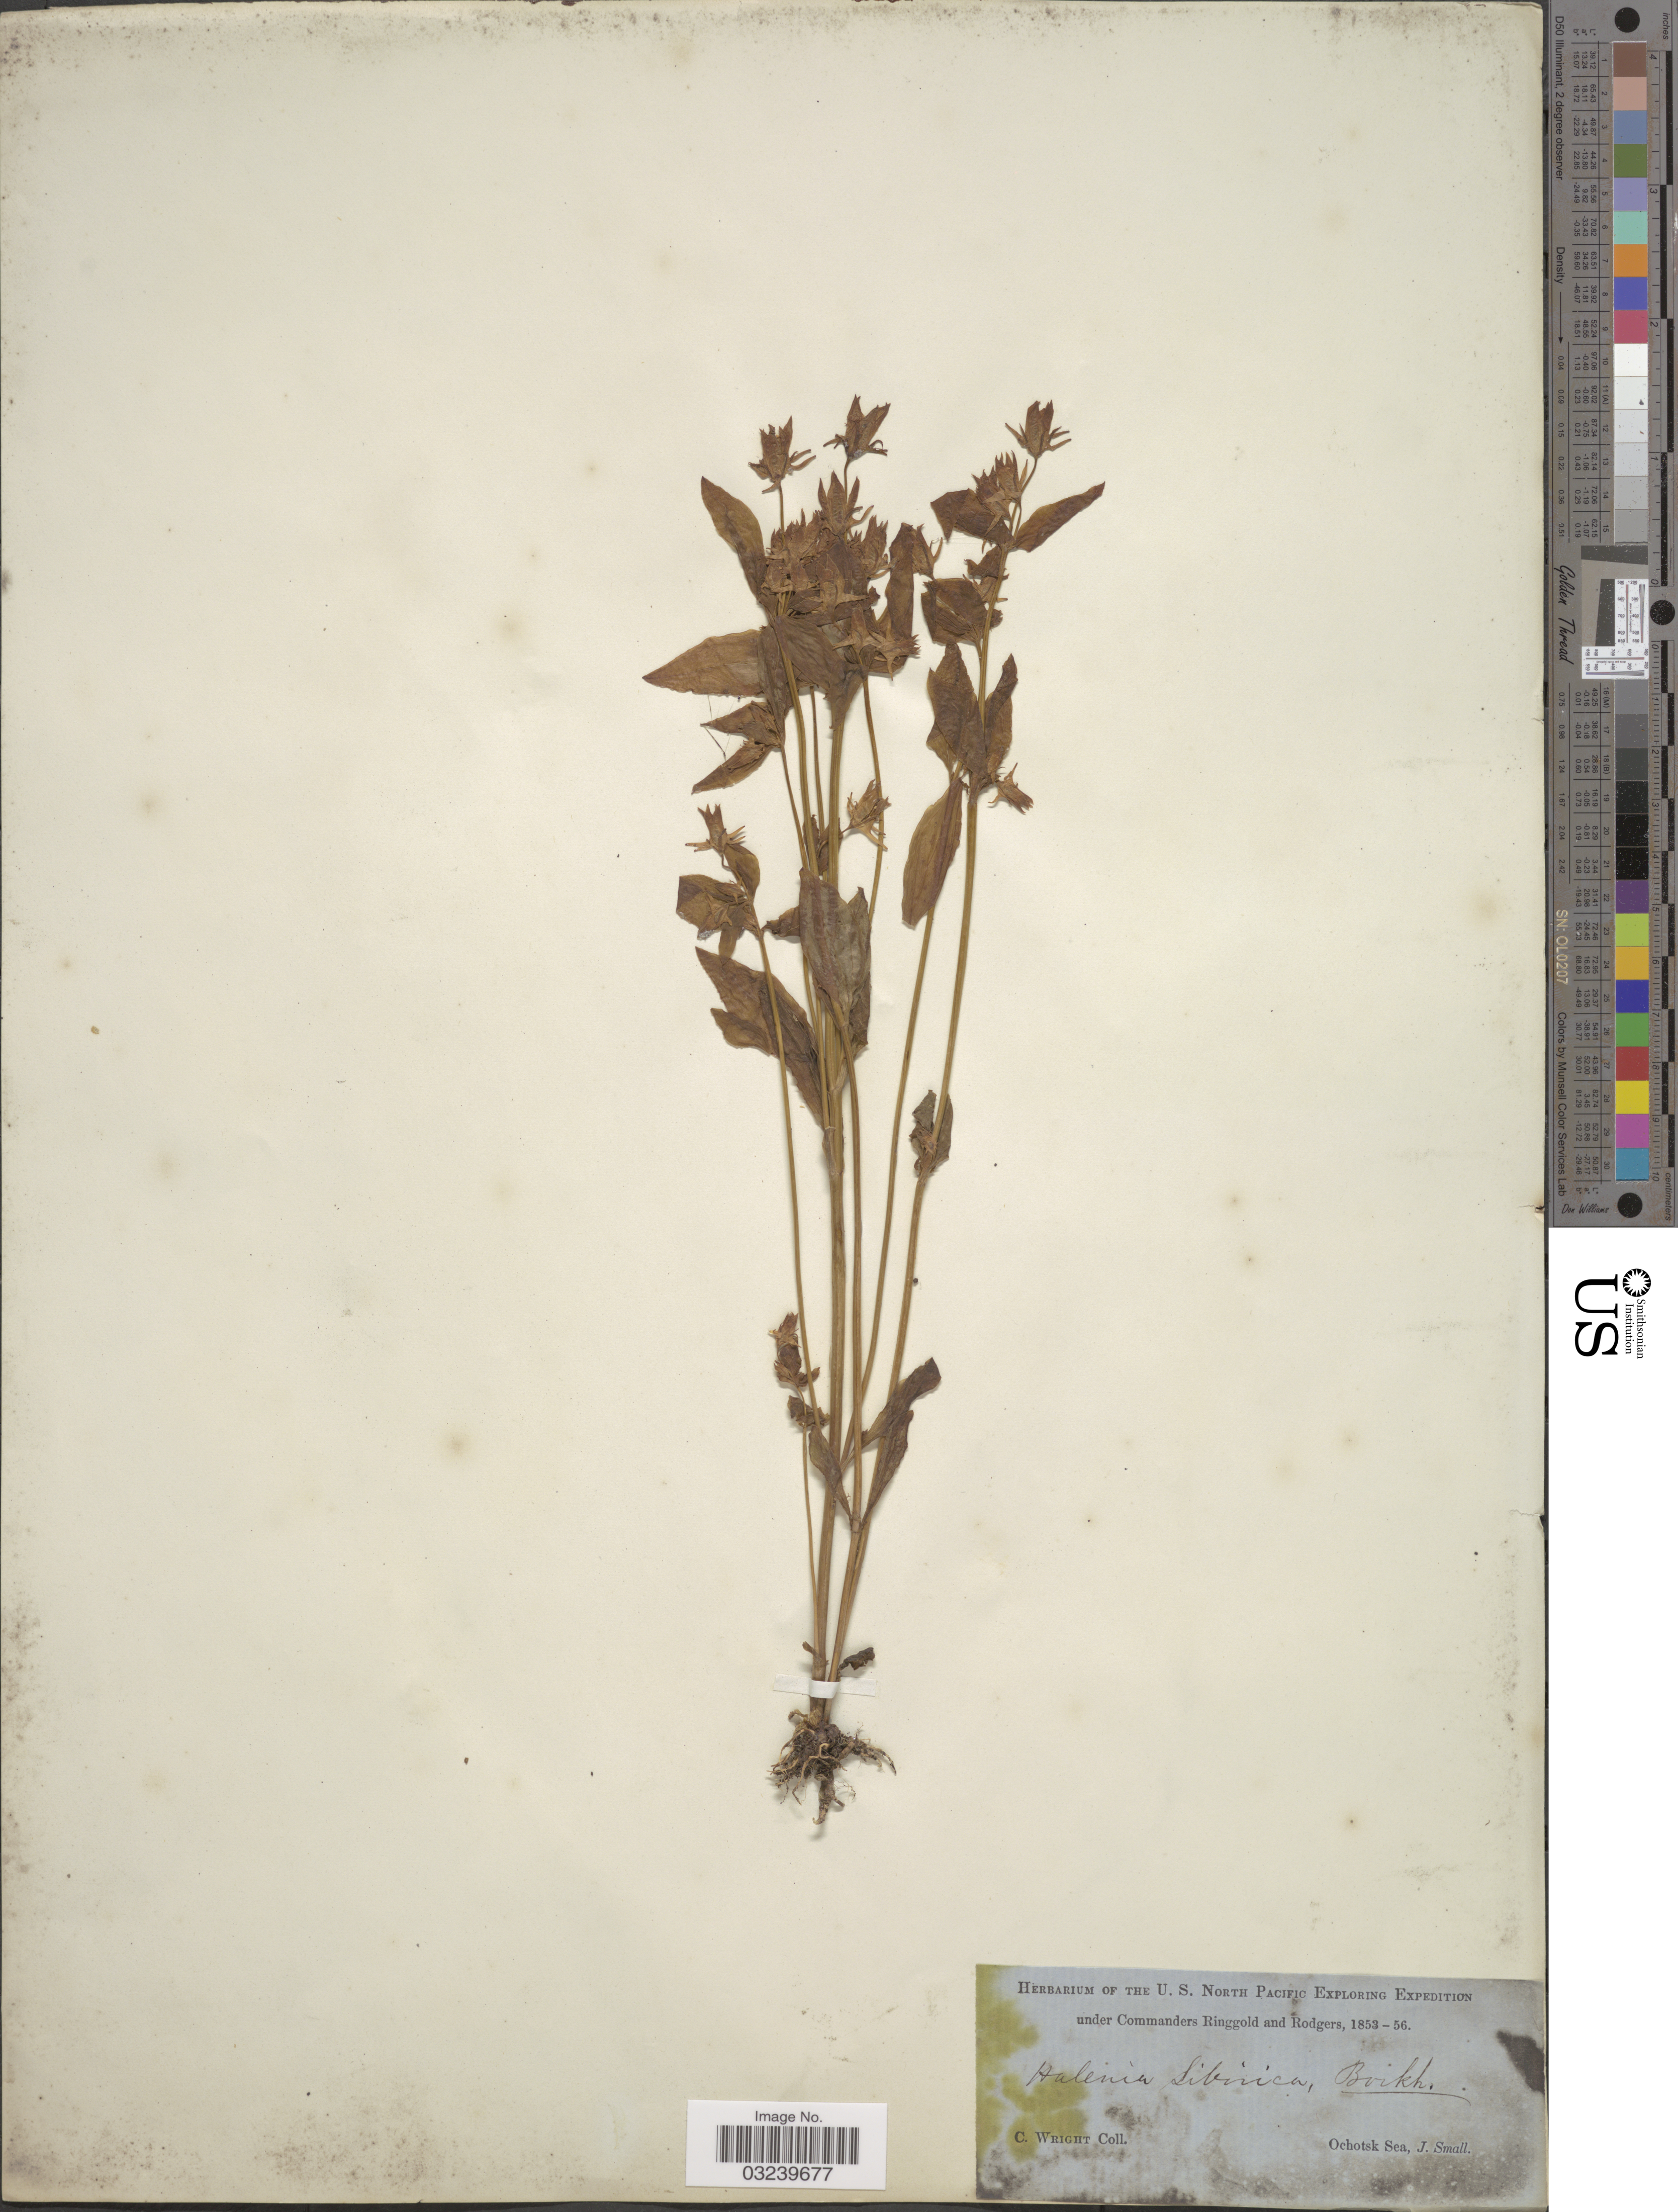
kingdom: Plantae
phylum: Tracheophyta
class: Magnoliopsida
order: Gentianales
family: Gentianaceae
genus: Halenia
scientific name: Halenia sibirica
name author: Borkh.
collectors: C. Wright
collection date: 1853/1856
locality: Ochotsk Sea, J. Small [unsure placement].